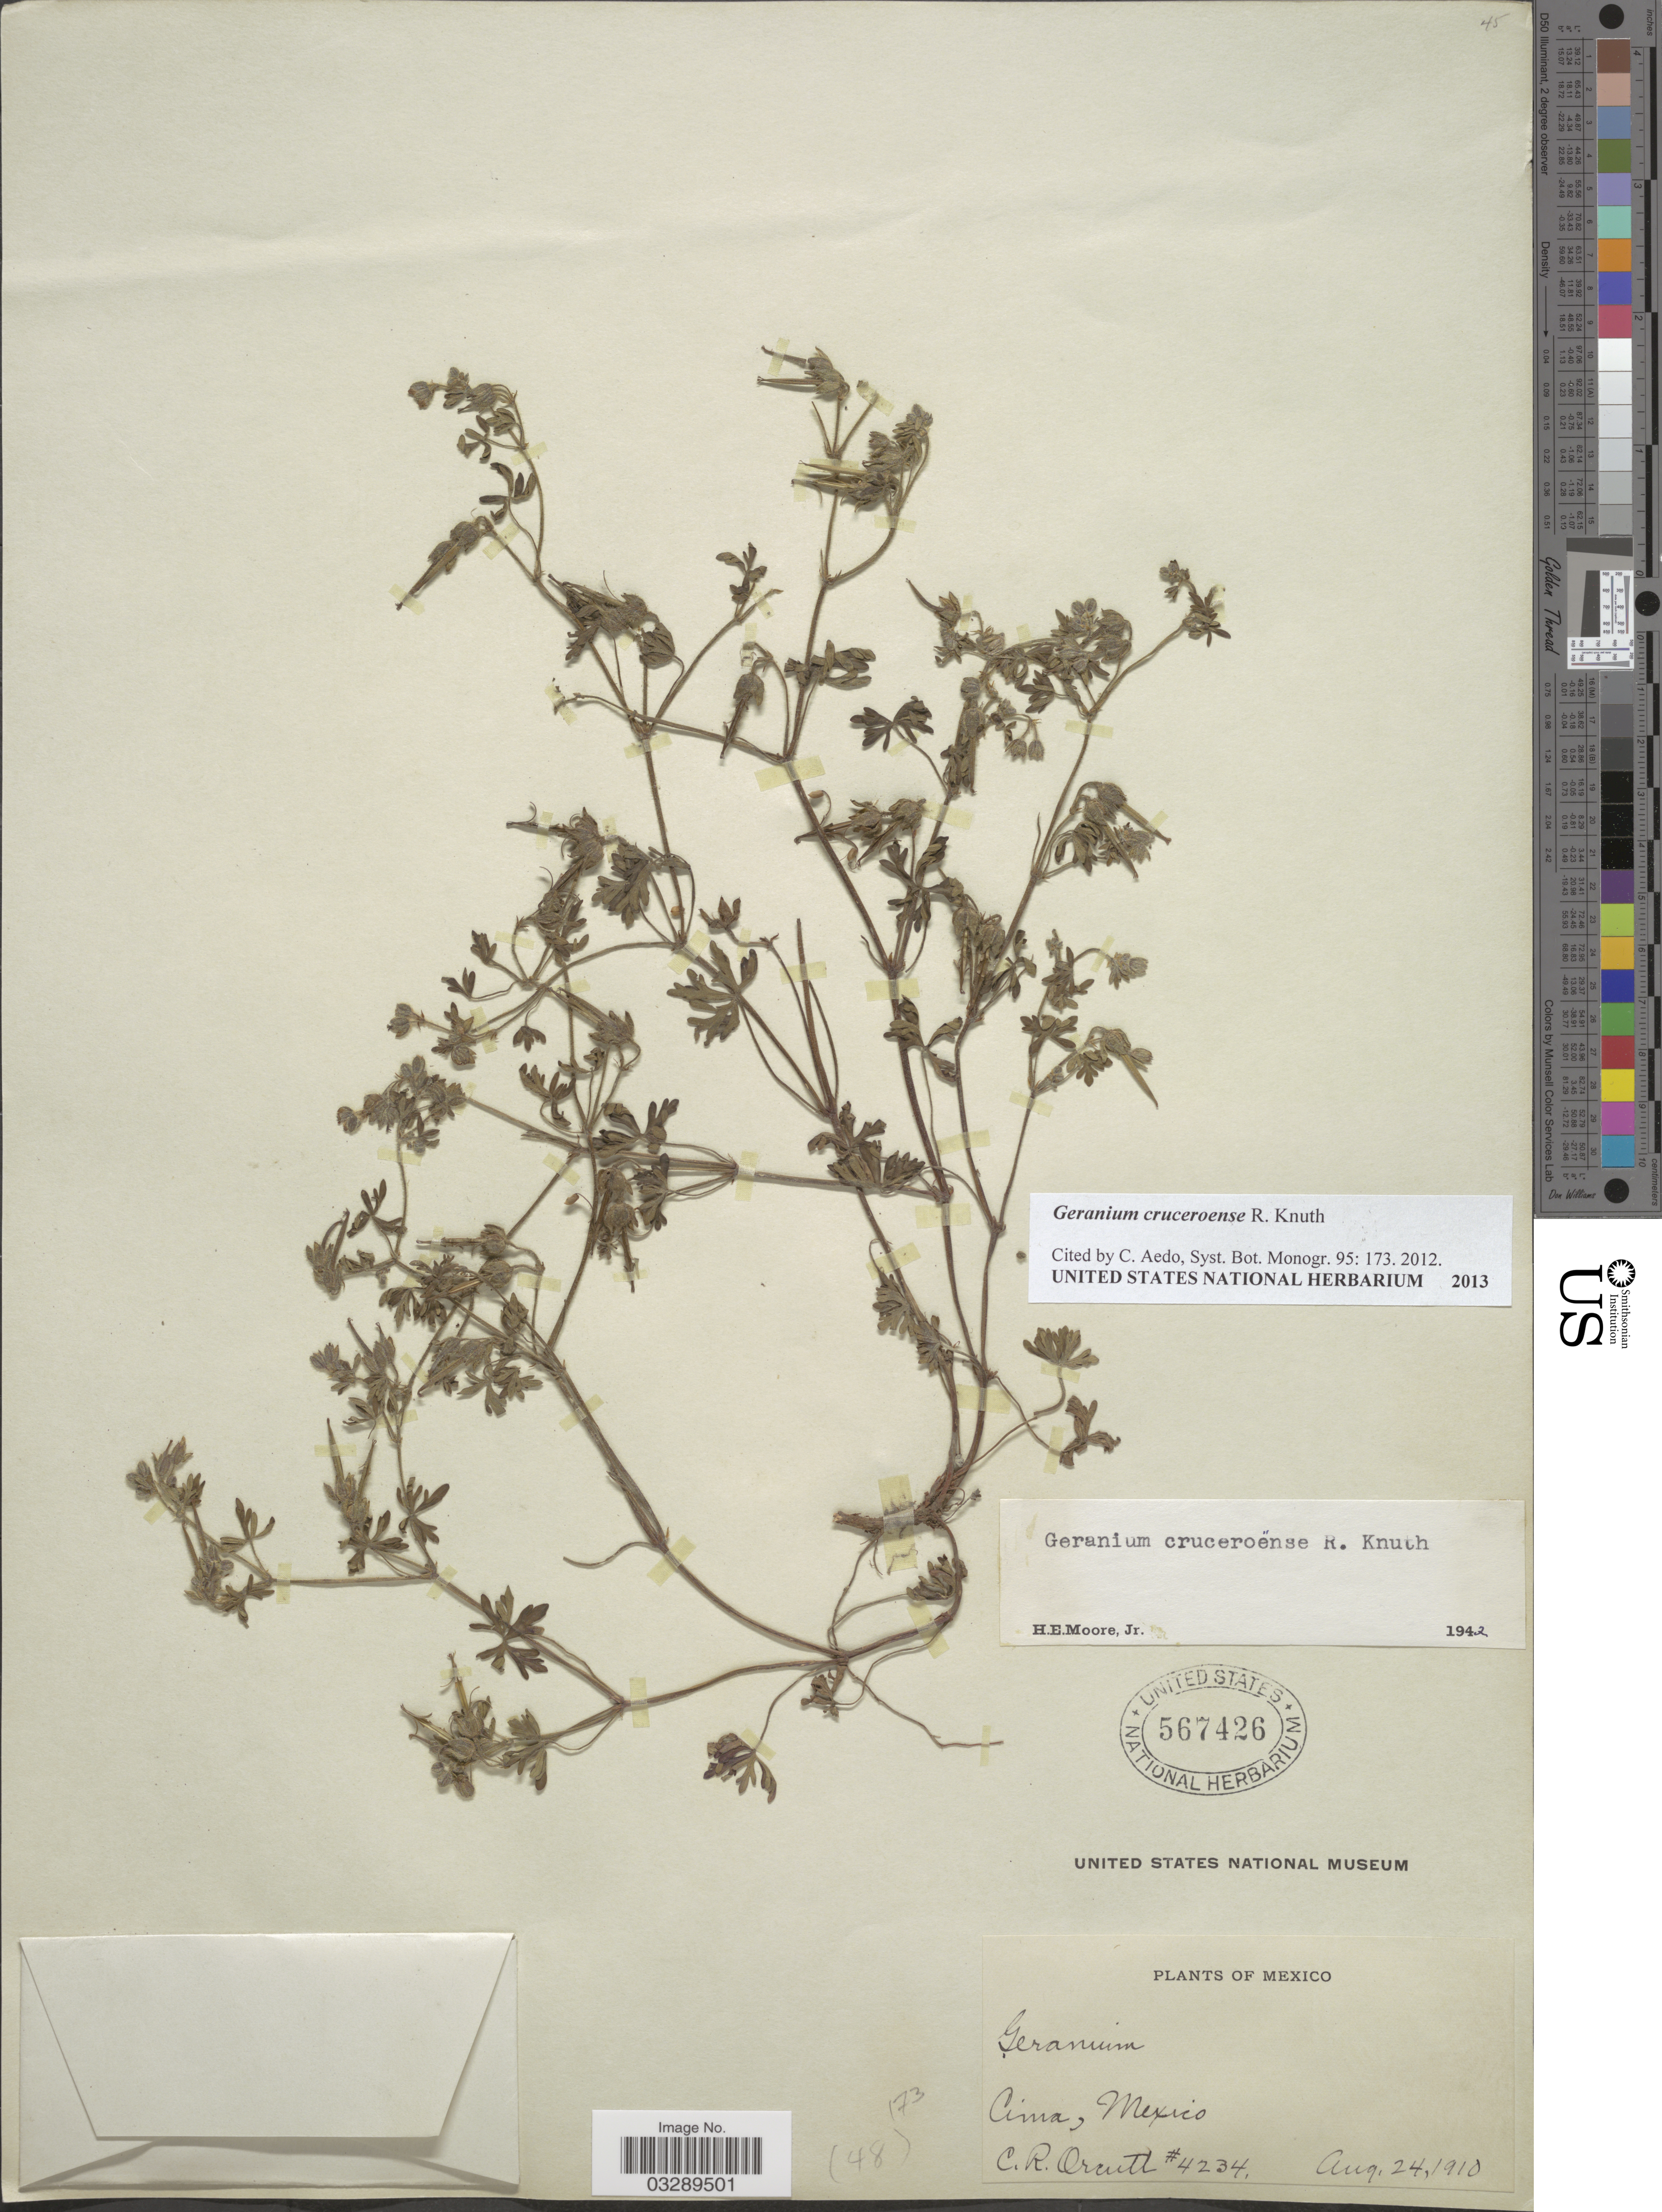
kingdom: Plantae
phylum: Tracheophyta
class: Magnoliopsida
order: Geraniales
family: Geraniaceae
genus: Geranium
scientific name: Geranium cruceroense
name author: R. Knuth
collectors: C. R. Orcutt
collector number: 4234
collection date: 1910-08-24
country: Mexico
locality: Cima.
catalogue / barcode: US 567426